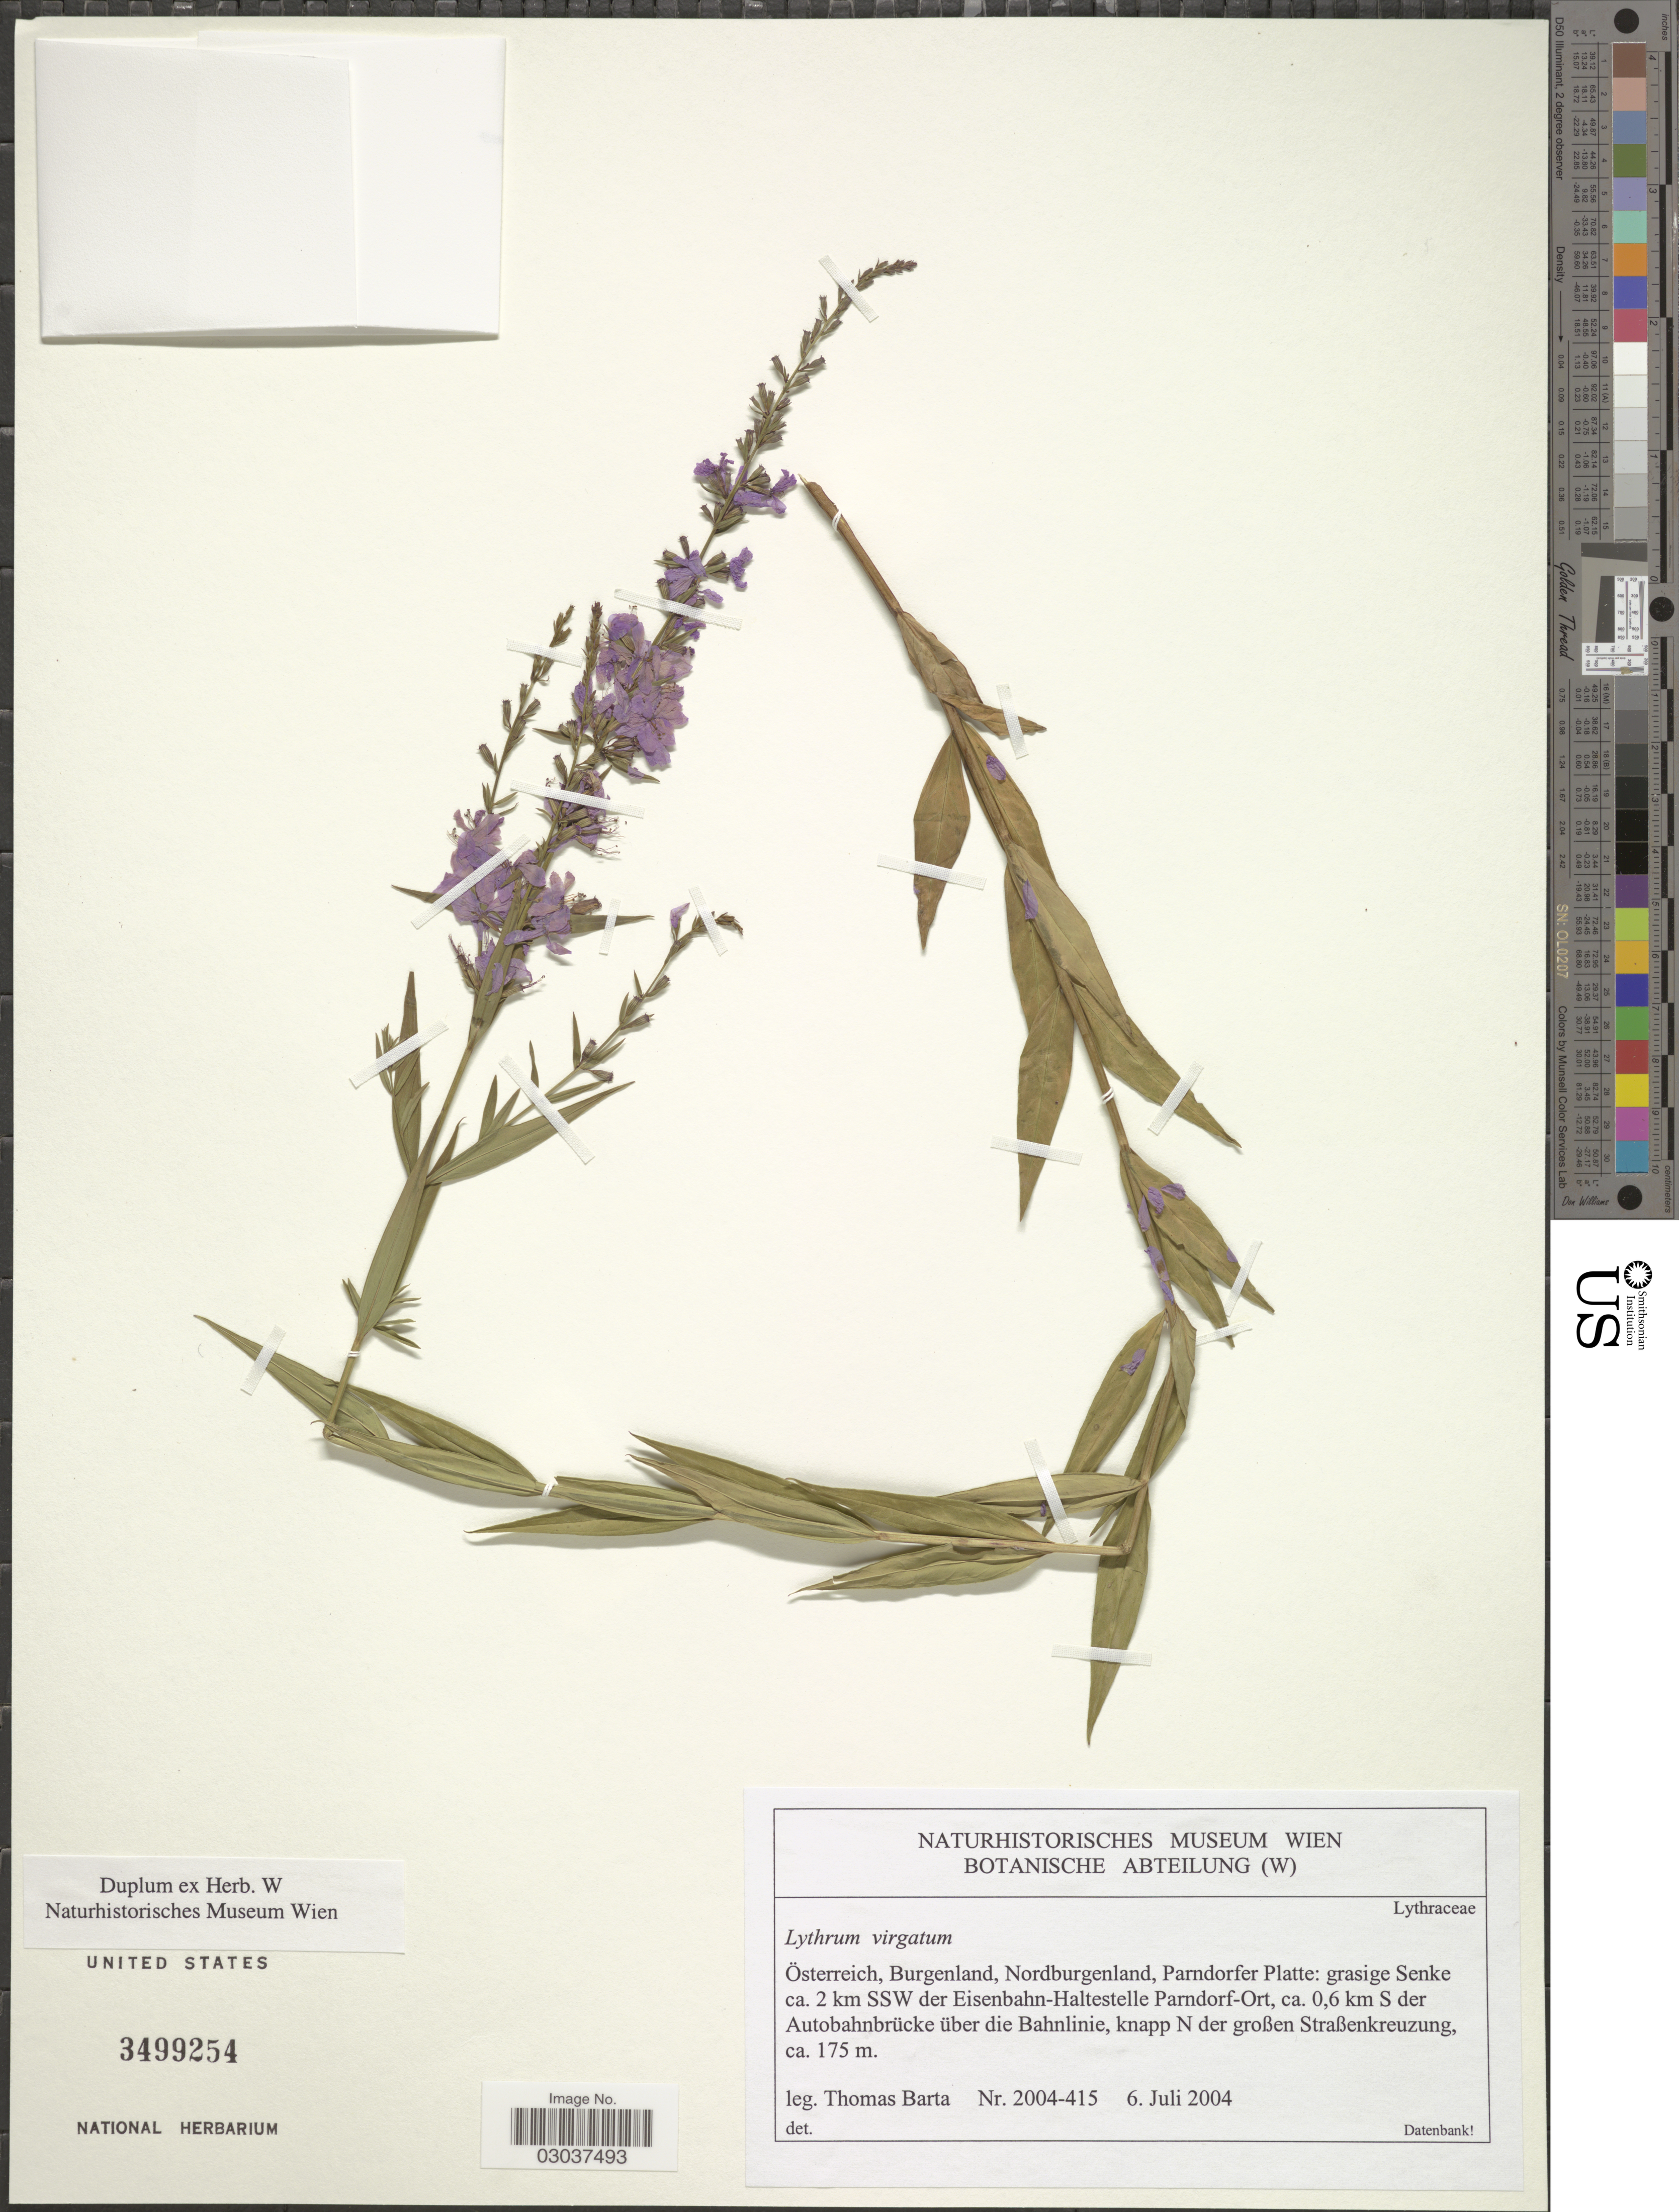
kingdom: Plantae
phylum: Tracheophyta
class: Magnoliopsida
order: Myrtales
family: Lythraceae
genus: Lythrum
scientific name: Lythrum virgatum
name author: L.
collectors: T. Barta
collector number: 2004-415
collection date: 2004-07-06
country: Austria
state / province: Burgenland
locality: Österreich, Burgenland, Nordburgenland, Parndorfer Platte: grasige Senke ca. 2 km SSW der Eisenbahn-Haltestelle Parndorf-Ort, ca. 0.6 km S der Autobahnbrücke über die Bahnlinie, knapp N der großen Straßenkreuzung.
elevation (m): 175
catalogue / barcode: US 3499254